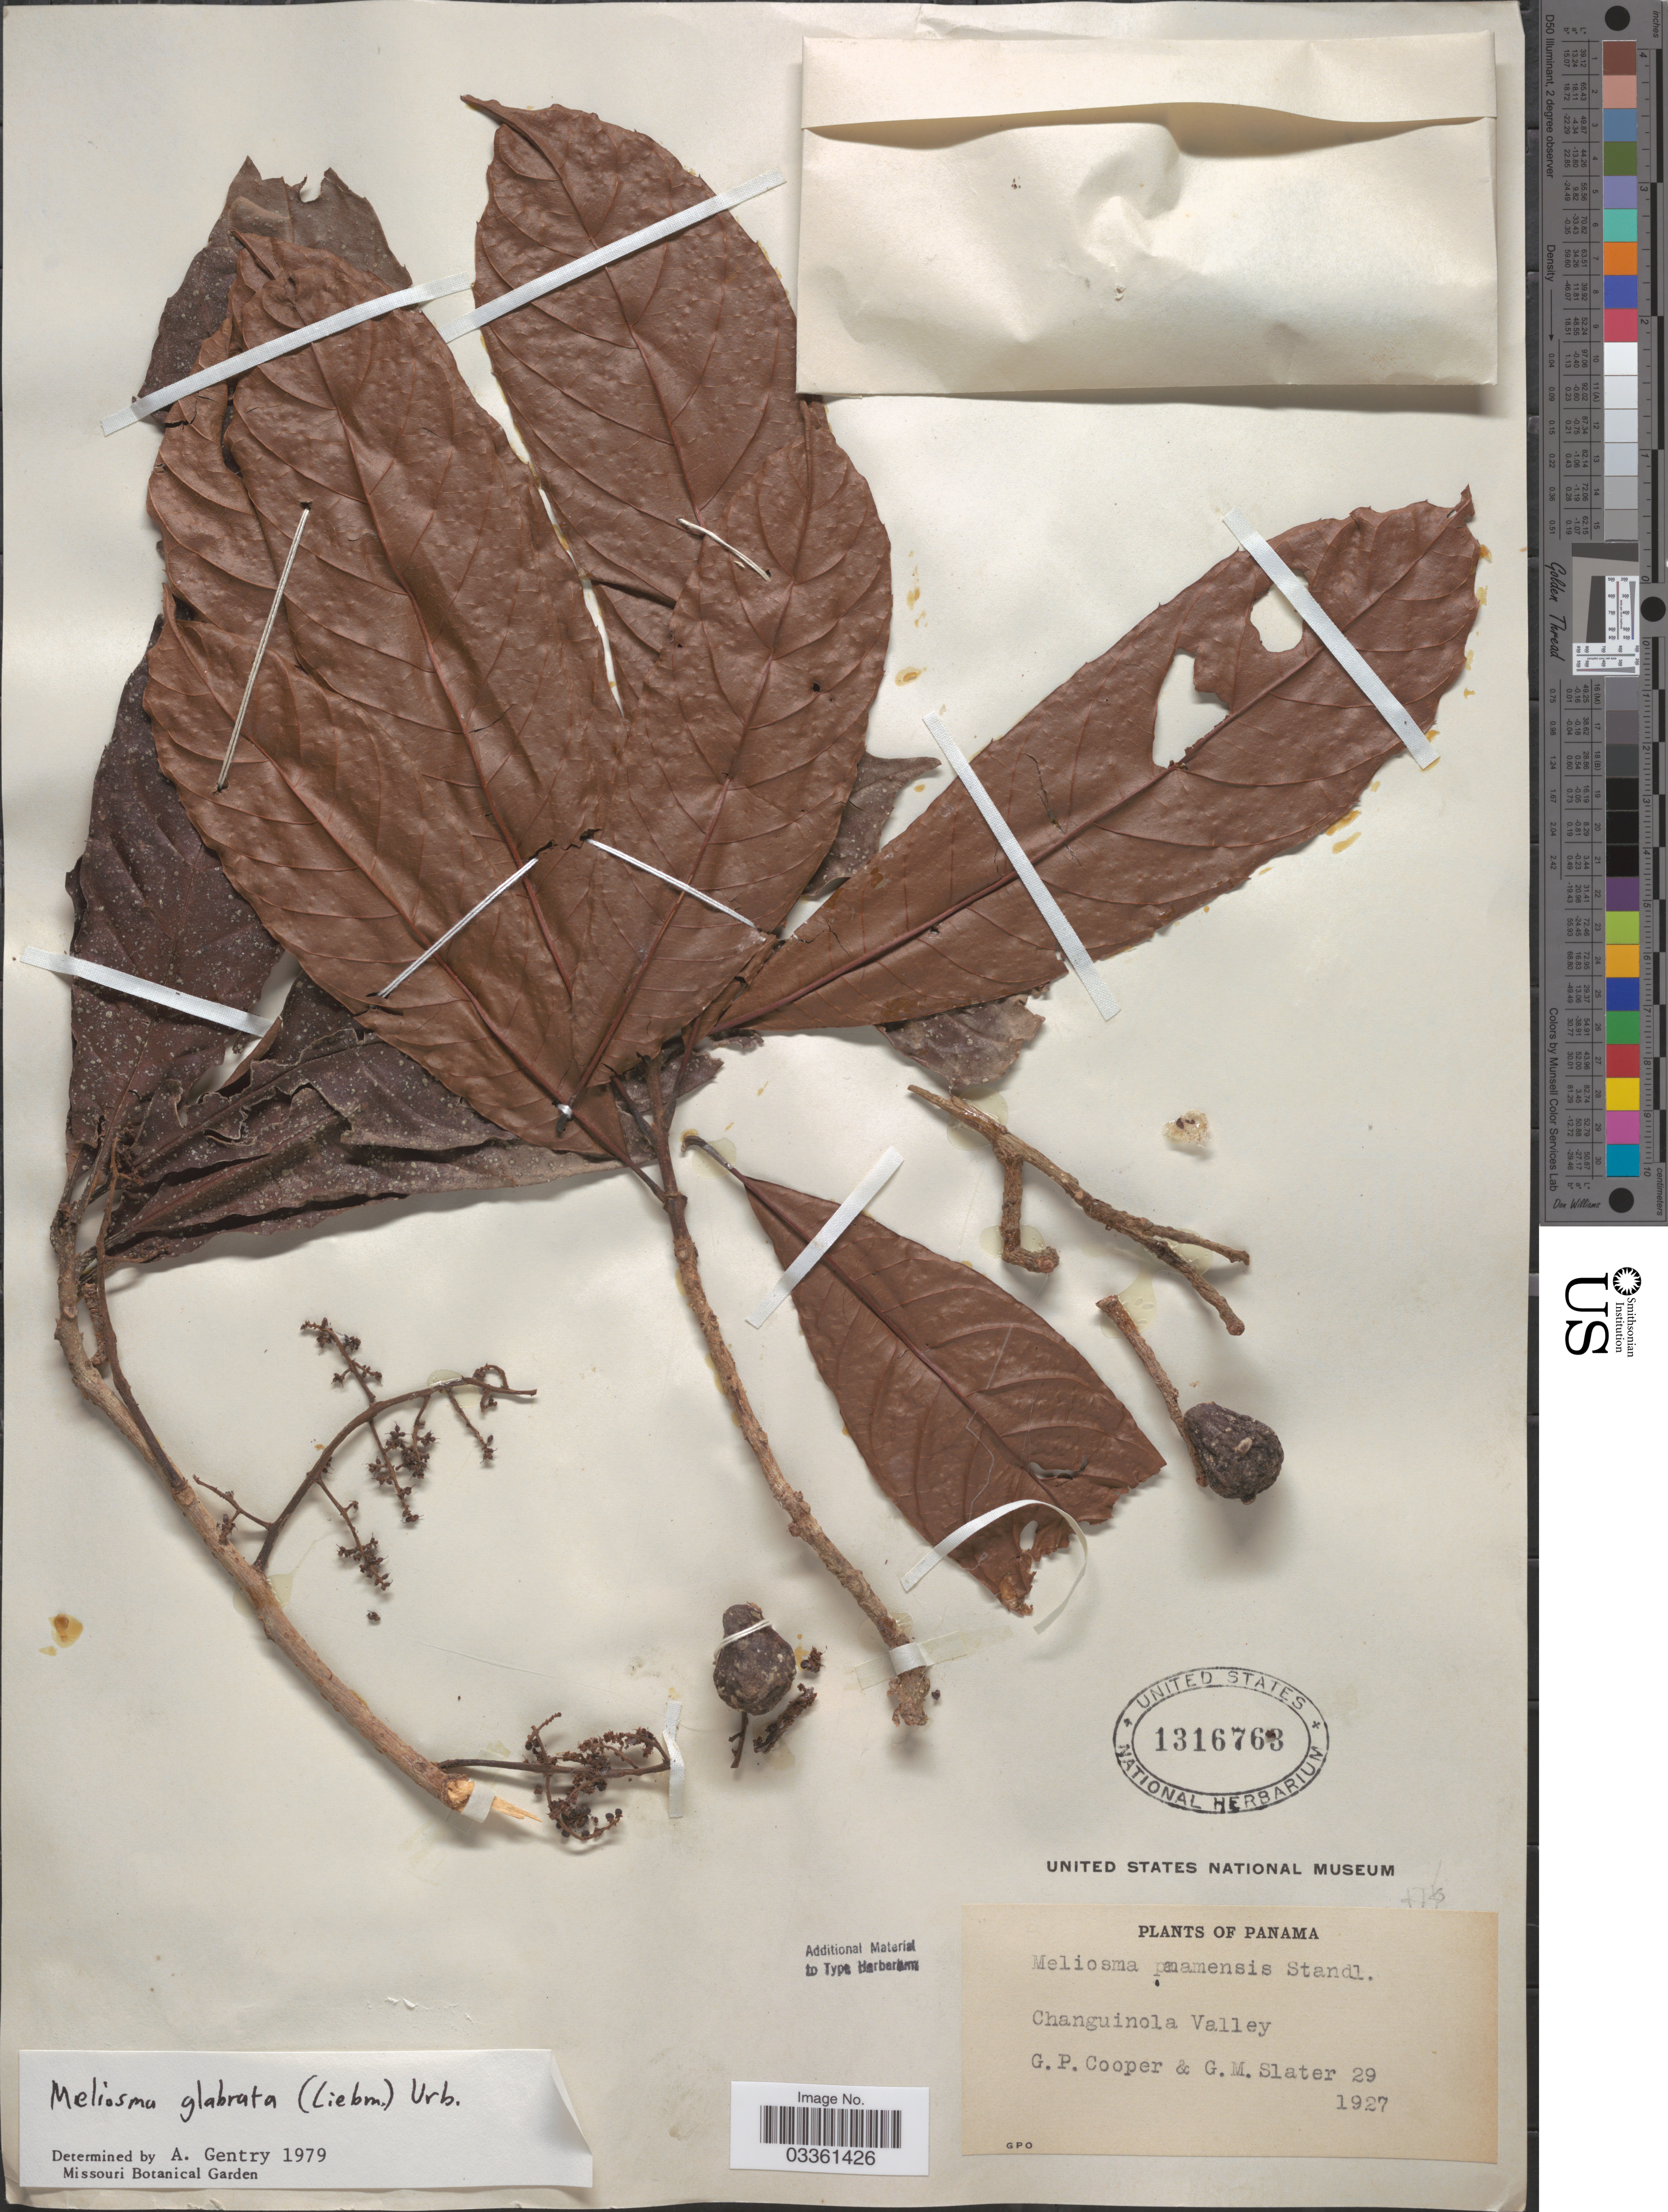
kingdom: Plantae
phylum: Tracheophyta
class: Magnoliopsida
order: Proteales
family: Sabiaceae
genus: Meliosma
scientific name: Meliosma glabrata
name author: (Liebm.) Urb.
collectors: G. Cooper & G. Slater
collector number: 29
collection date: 1927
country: Panama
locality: Changuinola Valley.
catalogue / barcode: US 1316763